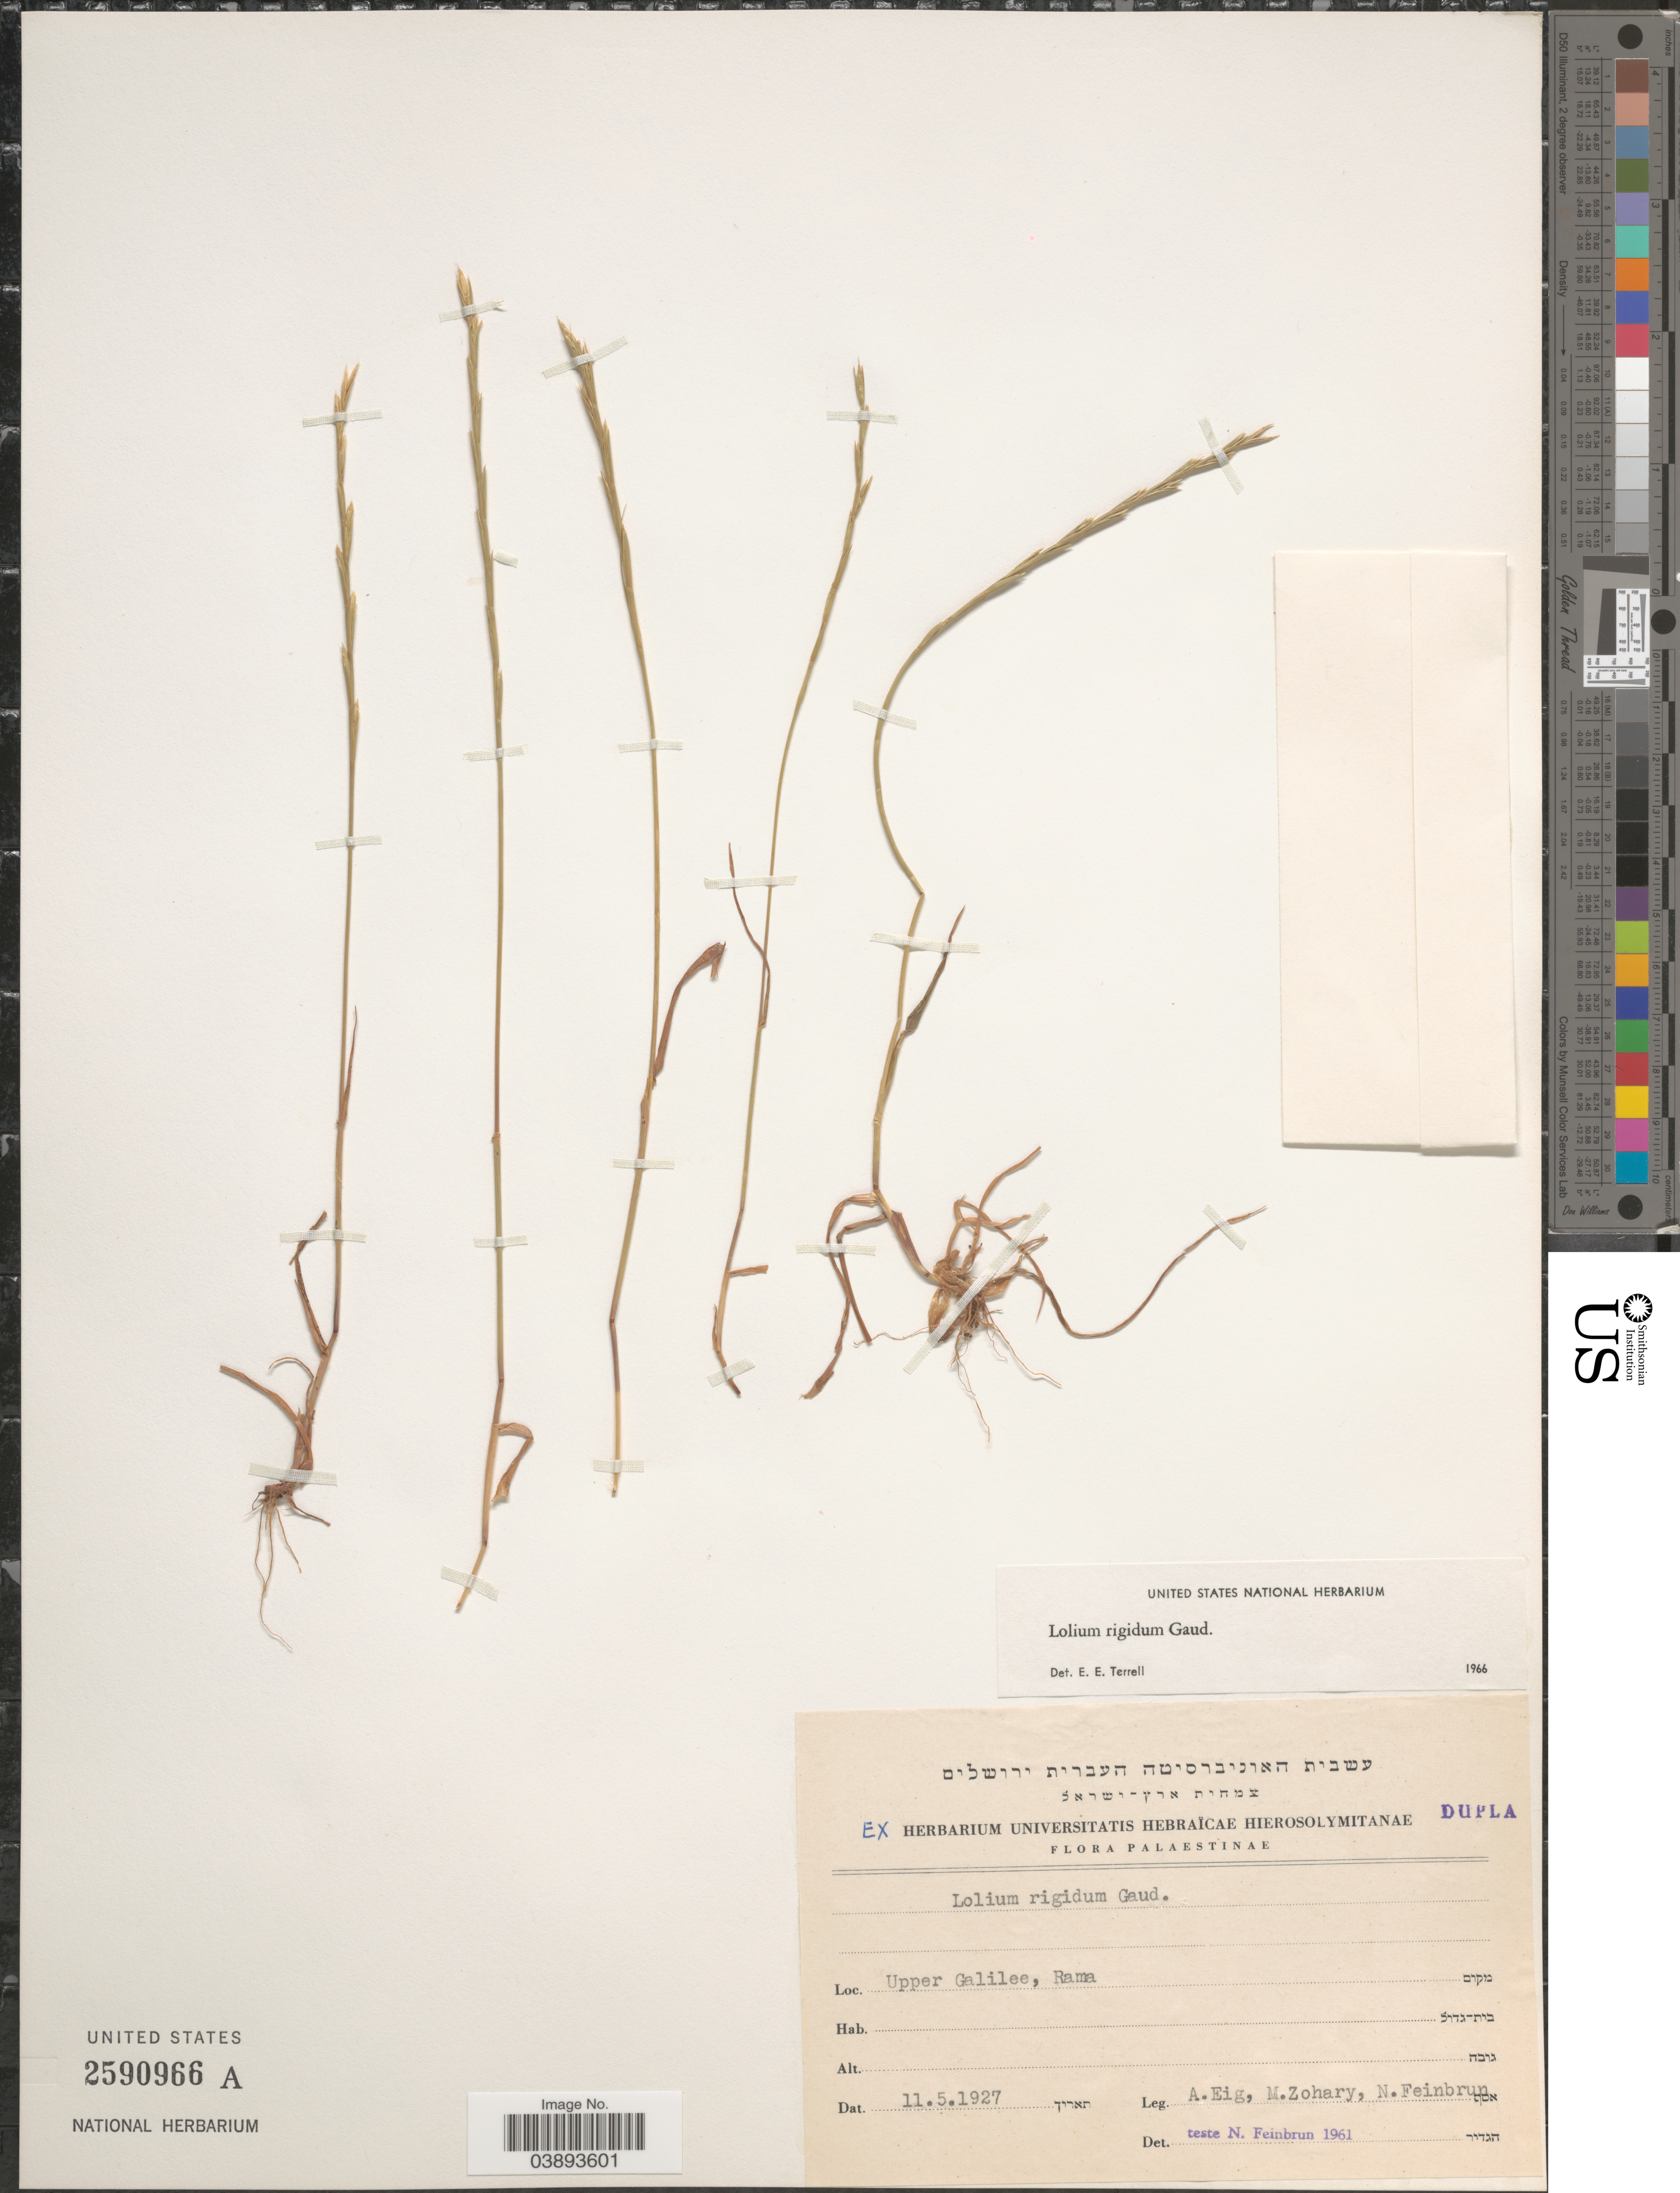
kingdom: Plantae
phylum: Tracheophyta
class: Liliopsida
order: Poales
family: Poaceae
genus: Lolium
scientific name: Lolium rigidum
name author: Gaudin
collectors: A. Eig, M. Zohary & N. Feinbrun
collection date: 1927-05-11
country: Israel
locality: Palaestinae. Upper Galilee, Rama.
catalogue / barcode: US 2590966A